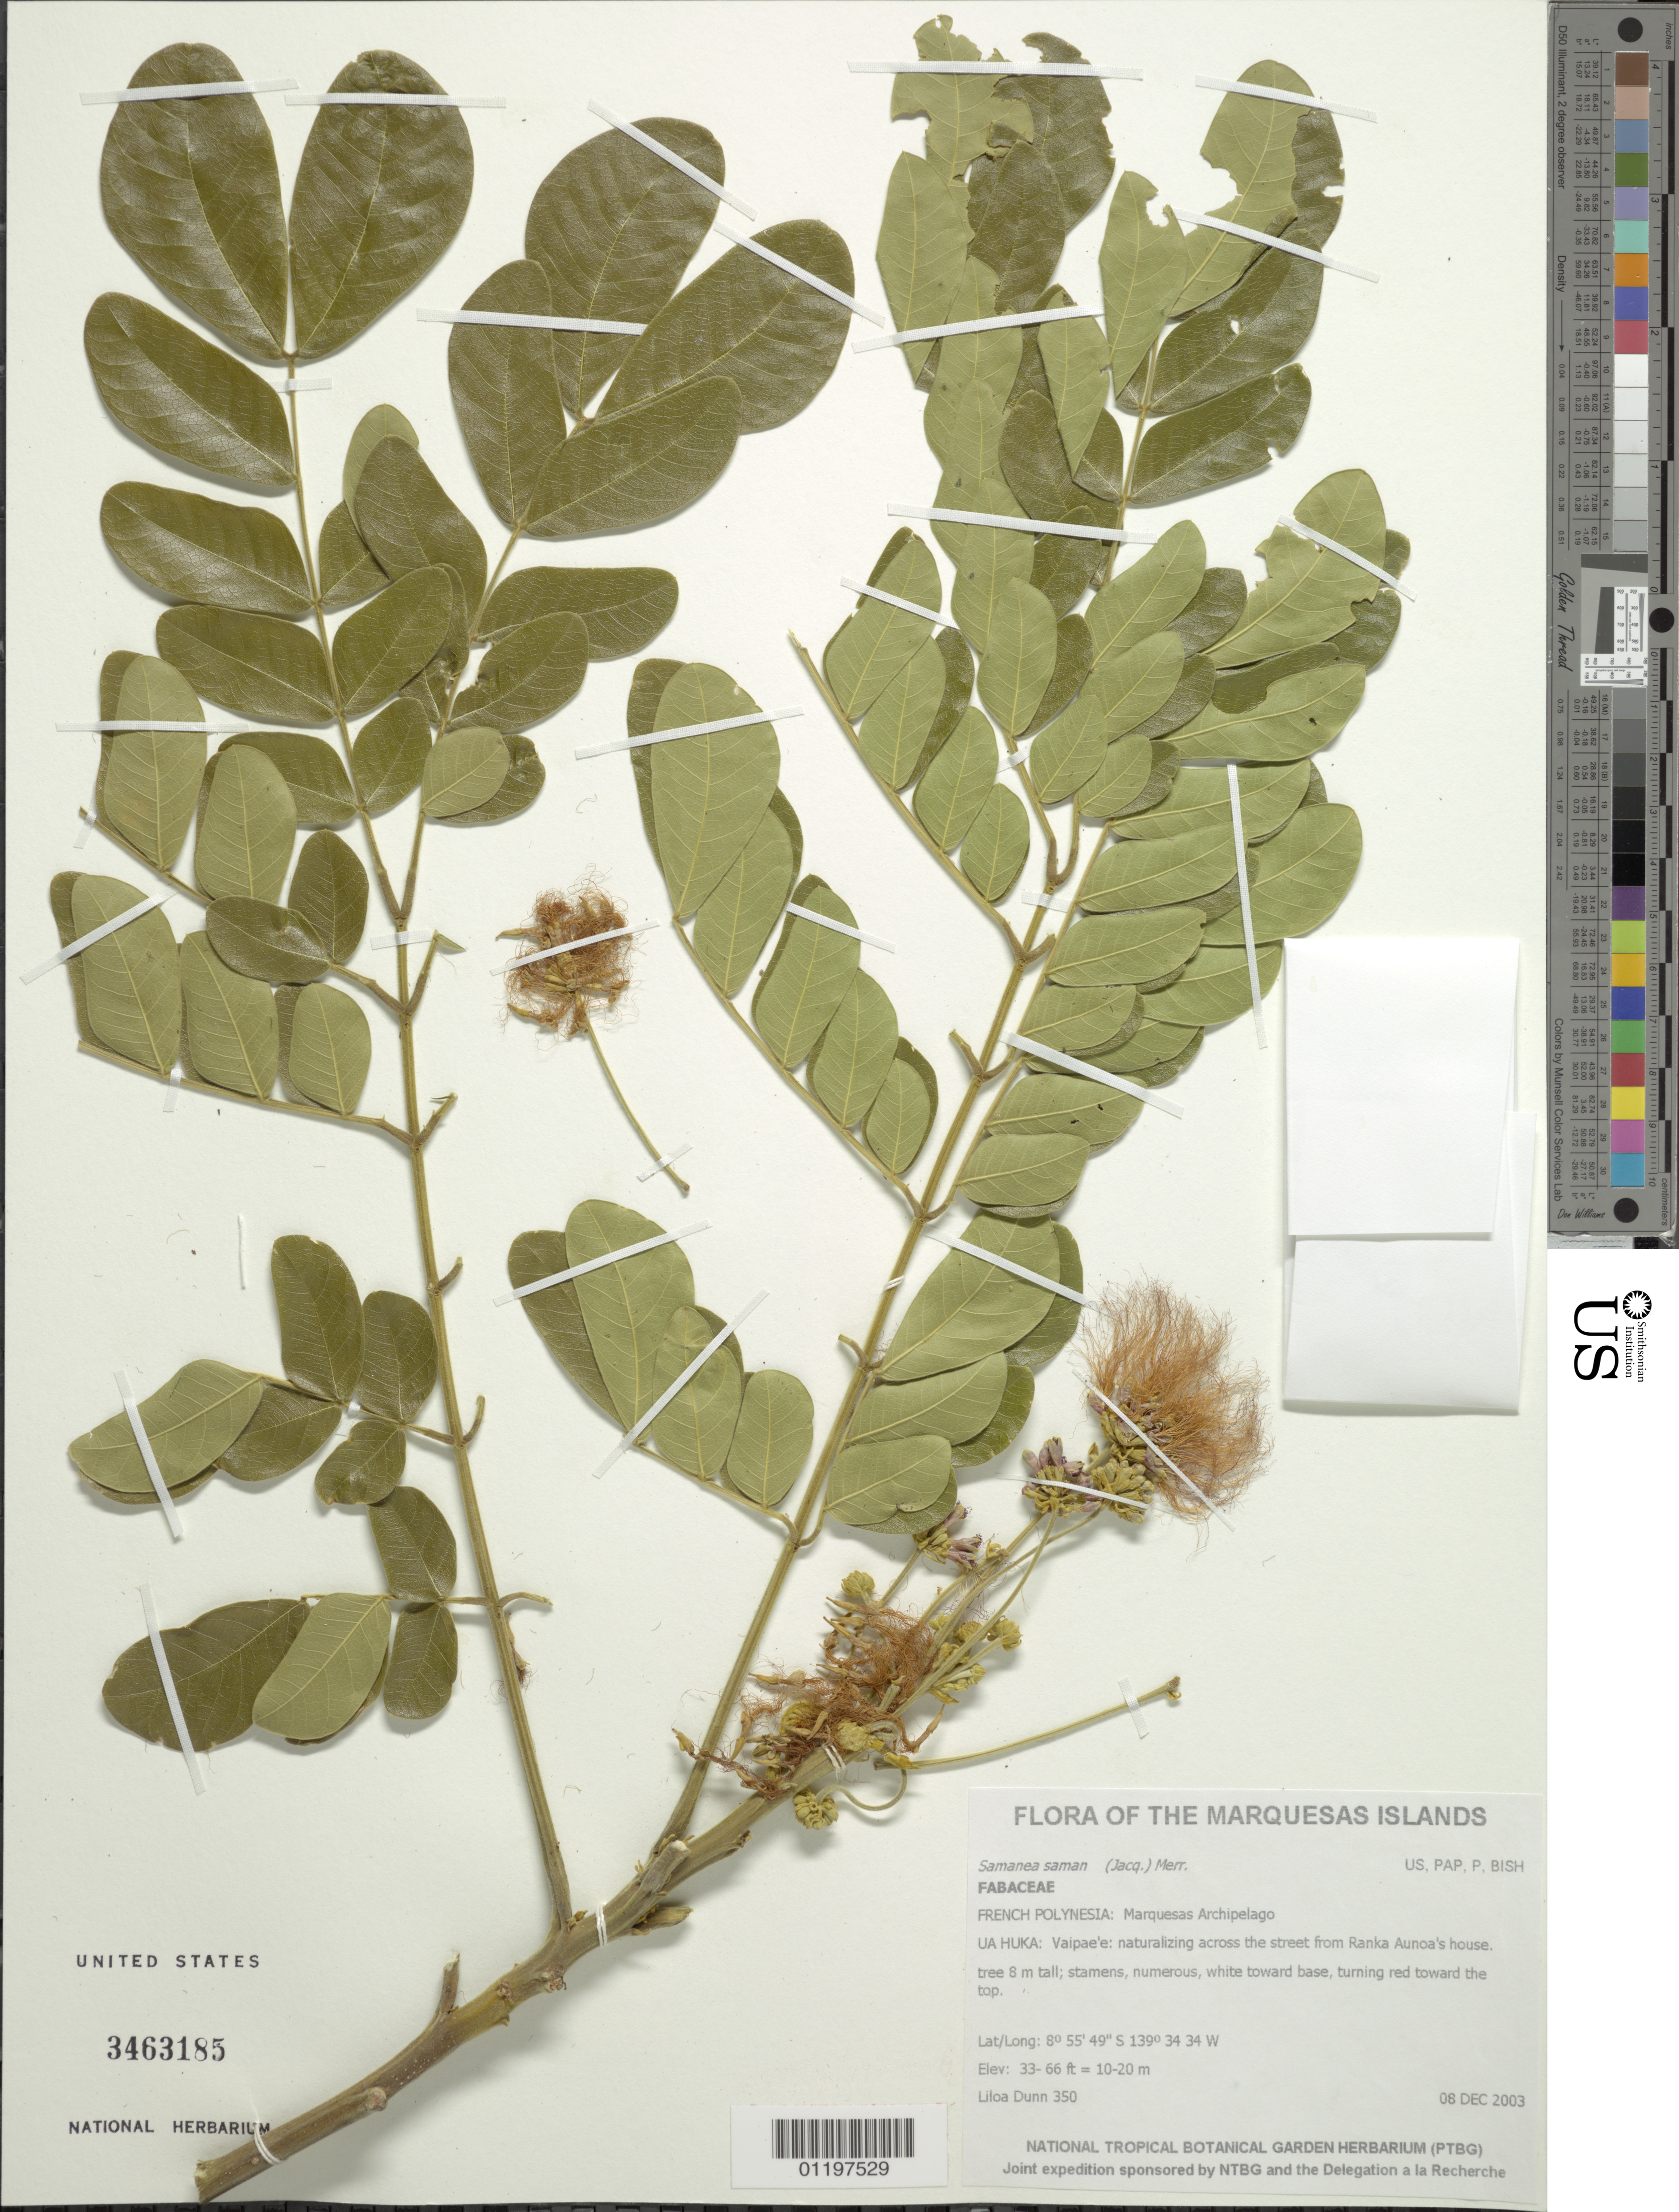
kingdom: Plantae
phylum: Tracheophyta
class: Magnoliopsida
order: Fabales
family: Fabaceae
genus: Samanea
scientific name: Samanea saman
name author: (Jacq.) Merr.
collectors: L. Dunn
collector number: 350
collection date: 2003-12-08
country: French Polynesia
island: Ua Huka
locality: Vaipae'e: naturalizing across the street from Ranka Aunoa's house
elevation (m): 10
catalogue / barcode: US 3463185